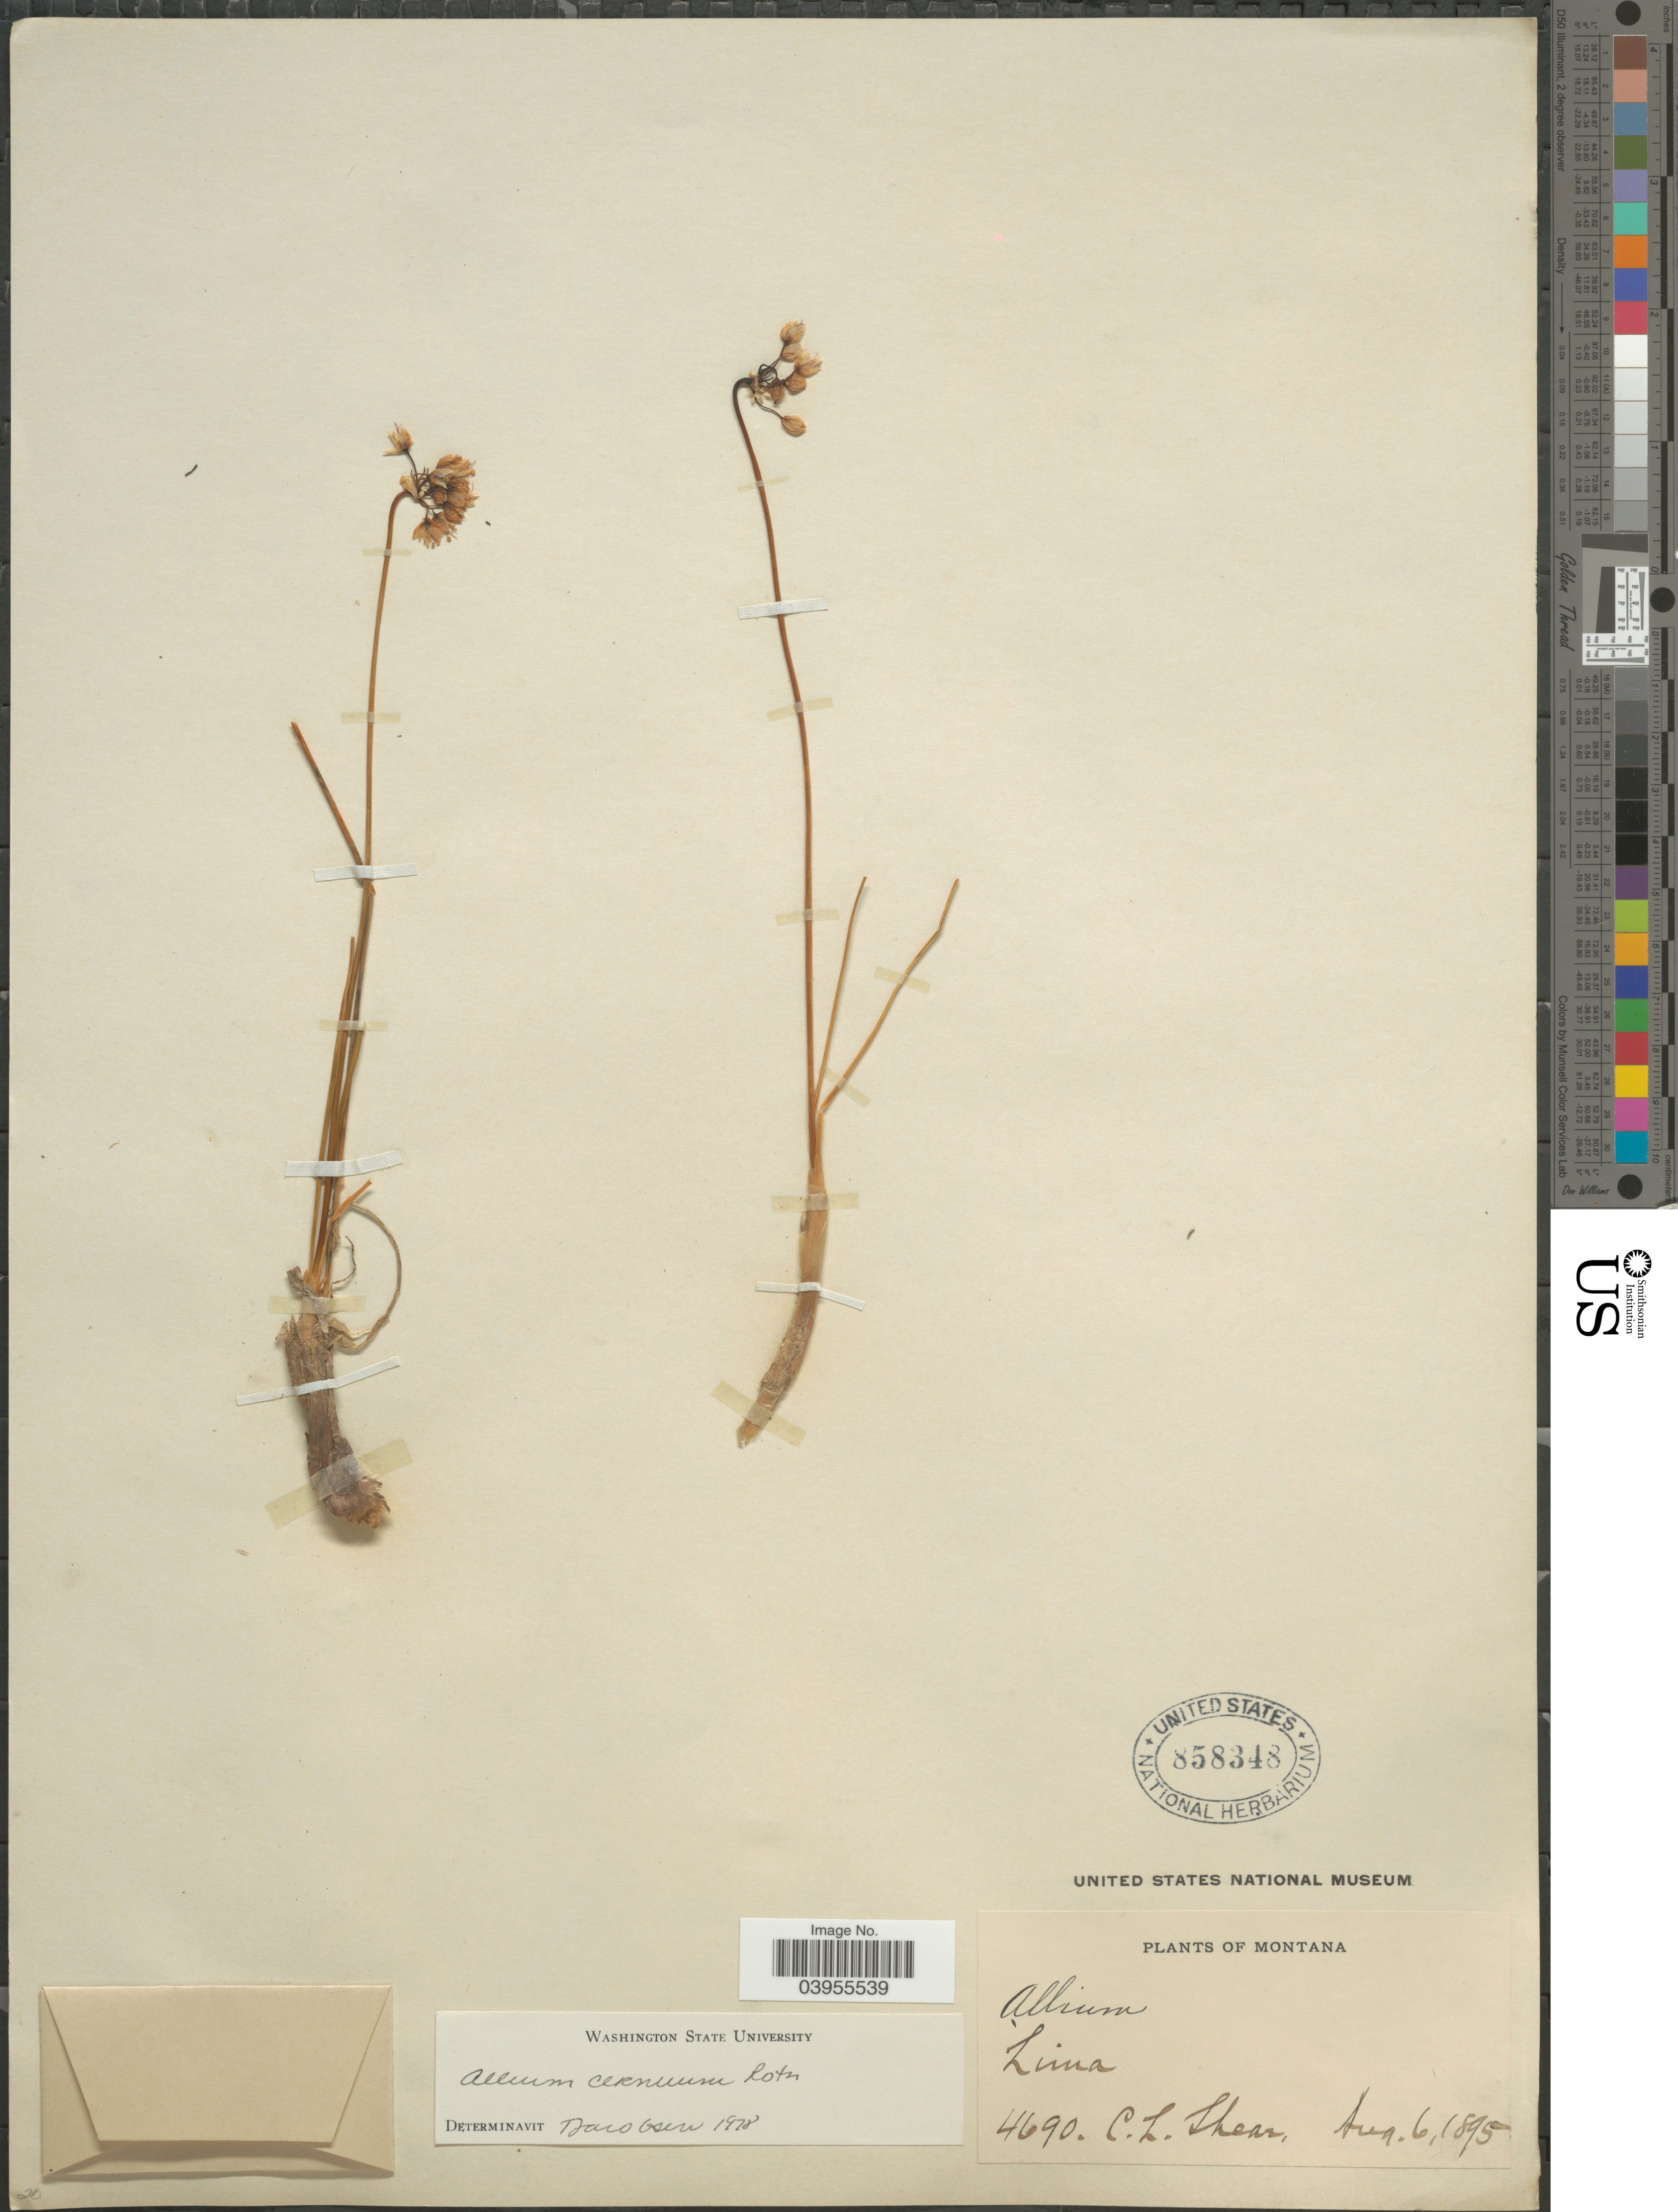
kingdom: Plantae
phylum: Tracheophyta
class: Liliopsida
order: Asparagales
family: Amaryllidaceae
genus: Allium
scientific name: Allium cernuum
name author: Roth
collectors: C. L. Shear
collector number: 4690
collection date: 1895-08-06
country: United States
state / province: Montana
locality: Lima.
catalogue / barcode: US 858348